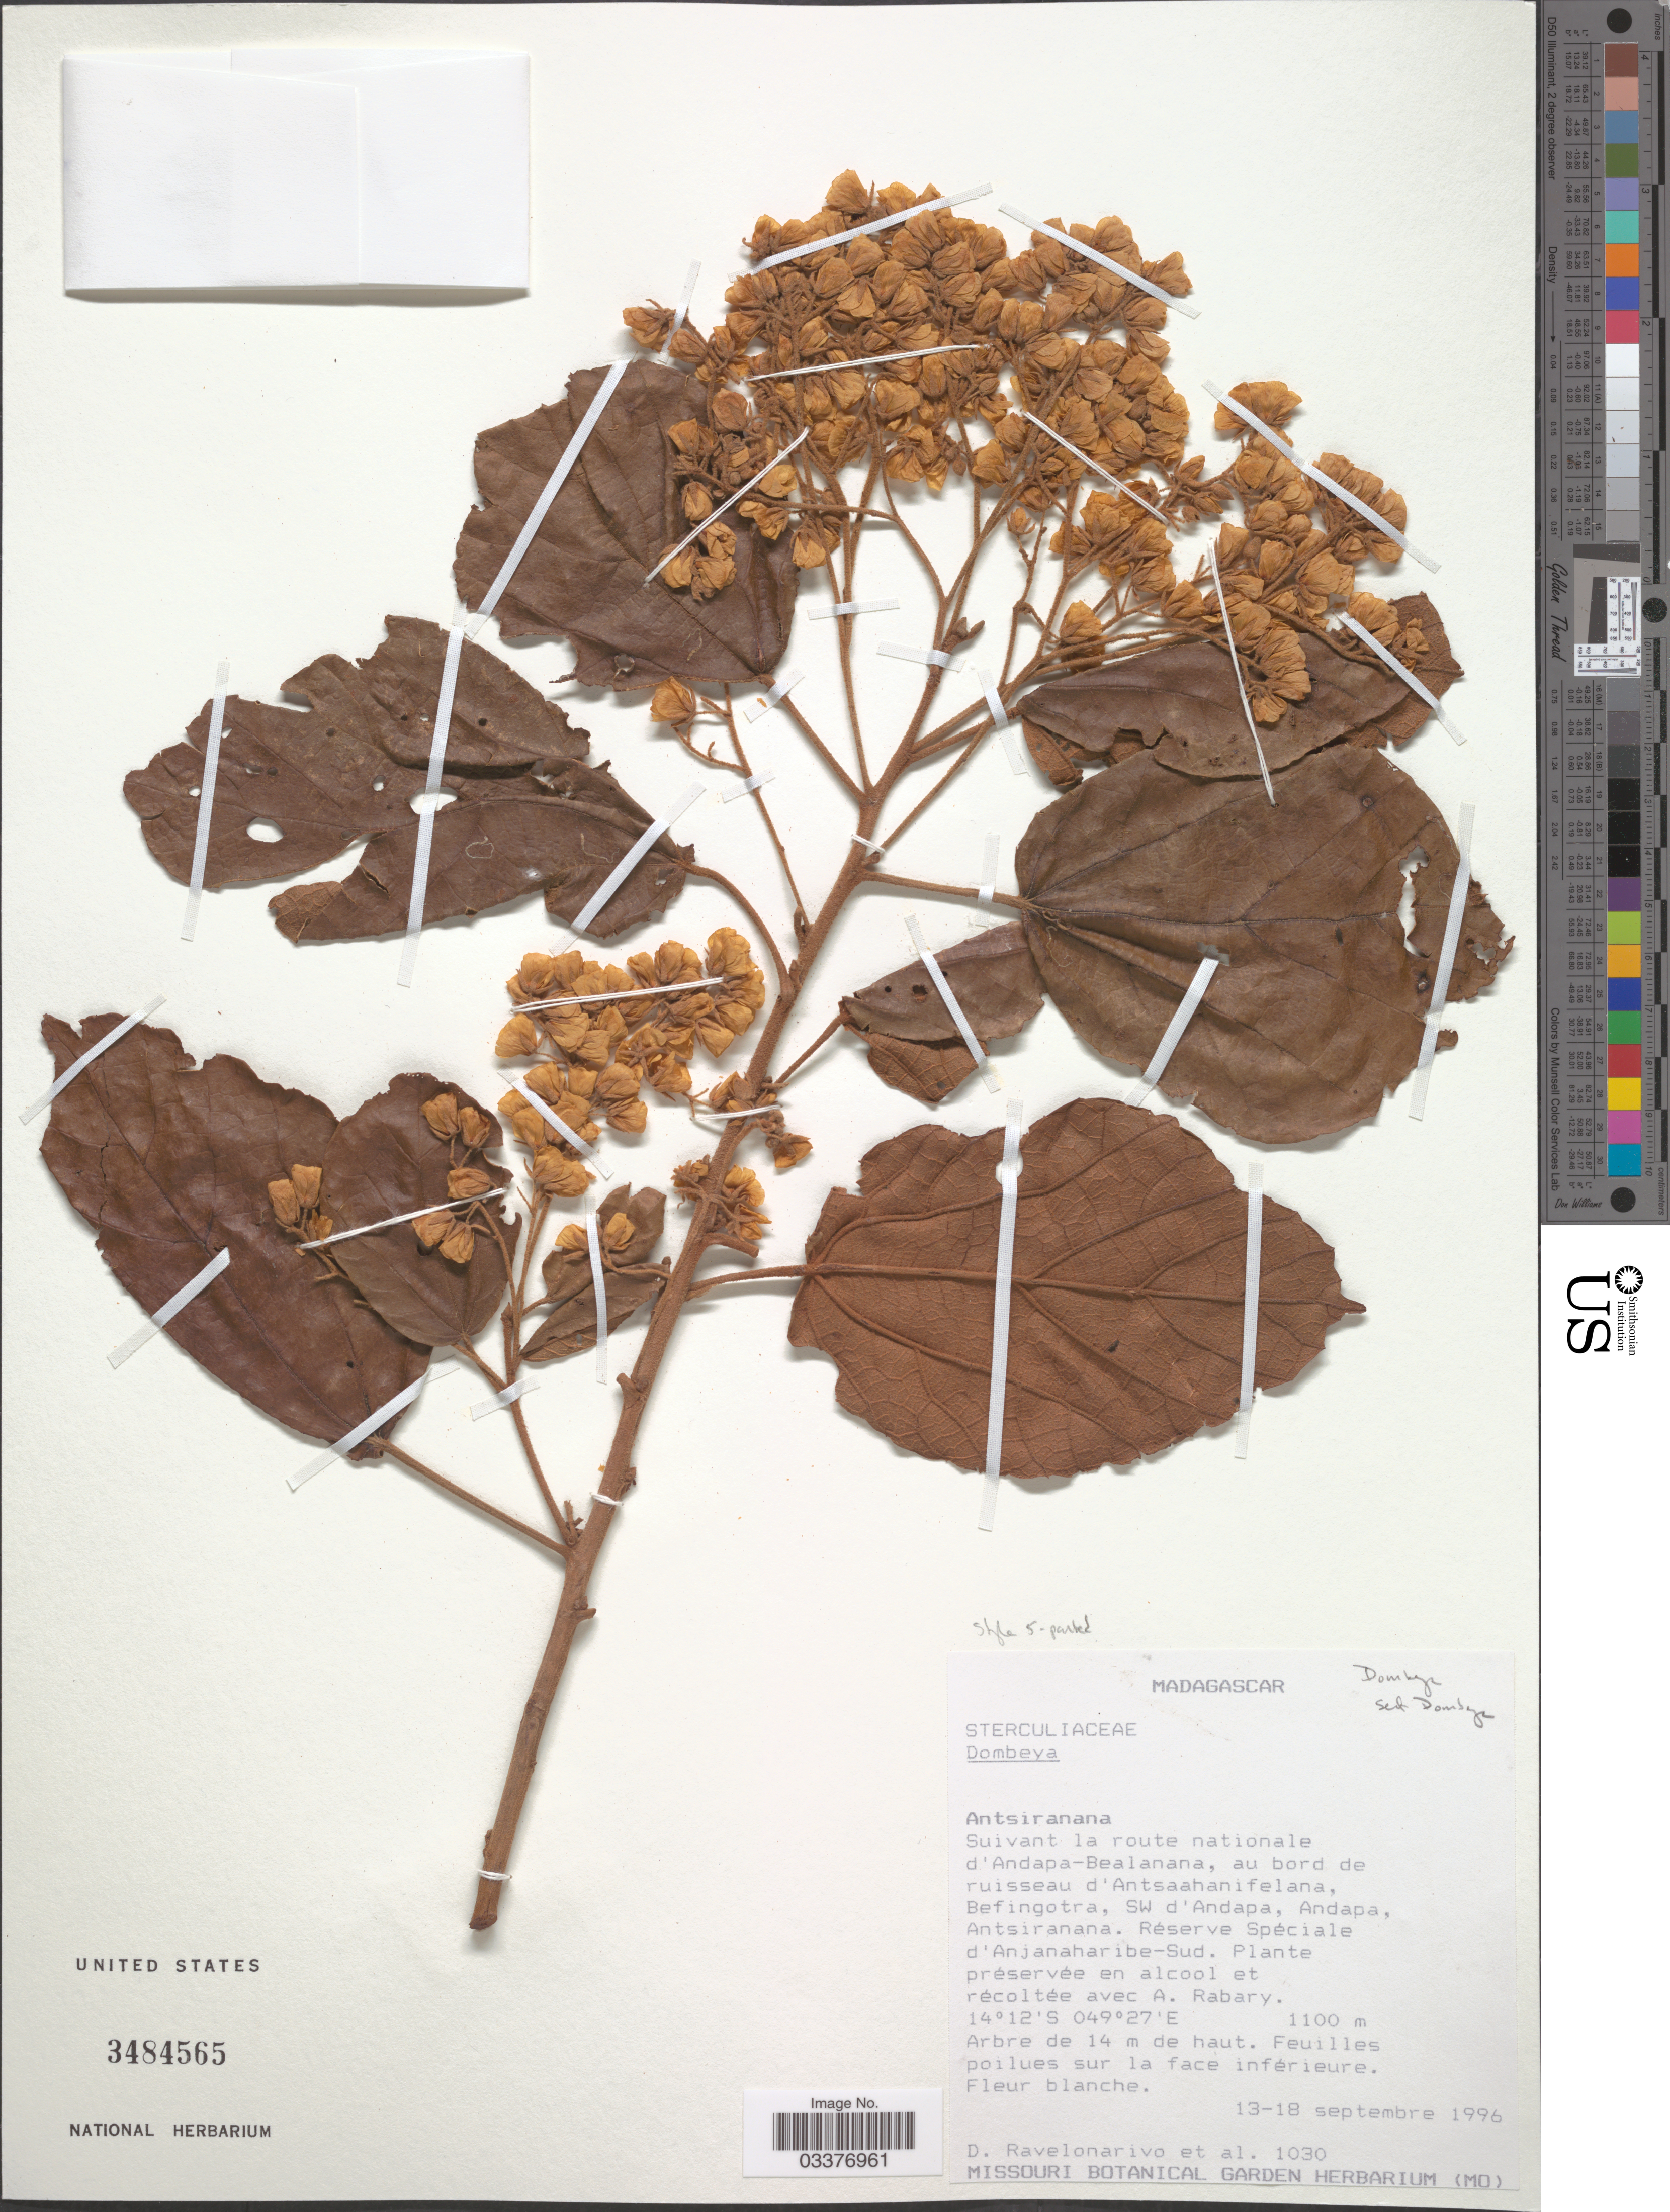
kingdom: Plantae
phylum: Tracheophyta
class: Magnoliopsida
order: Malvales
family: Malvaceae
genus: Dombeya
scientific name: Dombeya sp.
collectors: D. Ravelonarivo & A. Rabary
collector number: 1030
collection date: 1996-09-13/1996-09-18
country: Madagascar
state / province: Sava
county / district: Andapa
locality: Suivant la route nationale d'Andapa-Bealanana, au bord de ruisseau d'Antsaahanifelana, Befingotra, SW d'Andapa, Andapa, Antsiranana. Réserve Spéciale d'Anjanaharibe-Sud.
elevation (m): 1100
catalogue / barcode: US 3484565